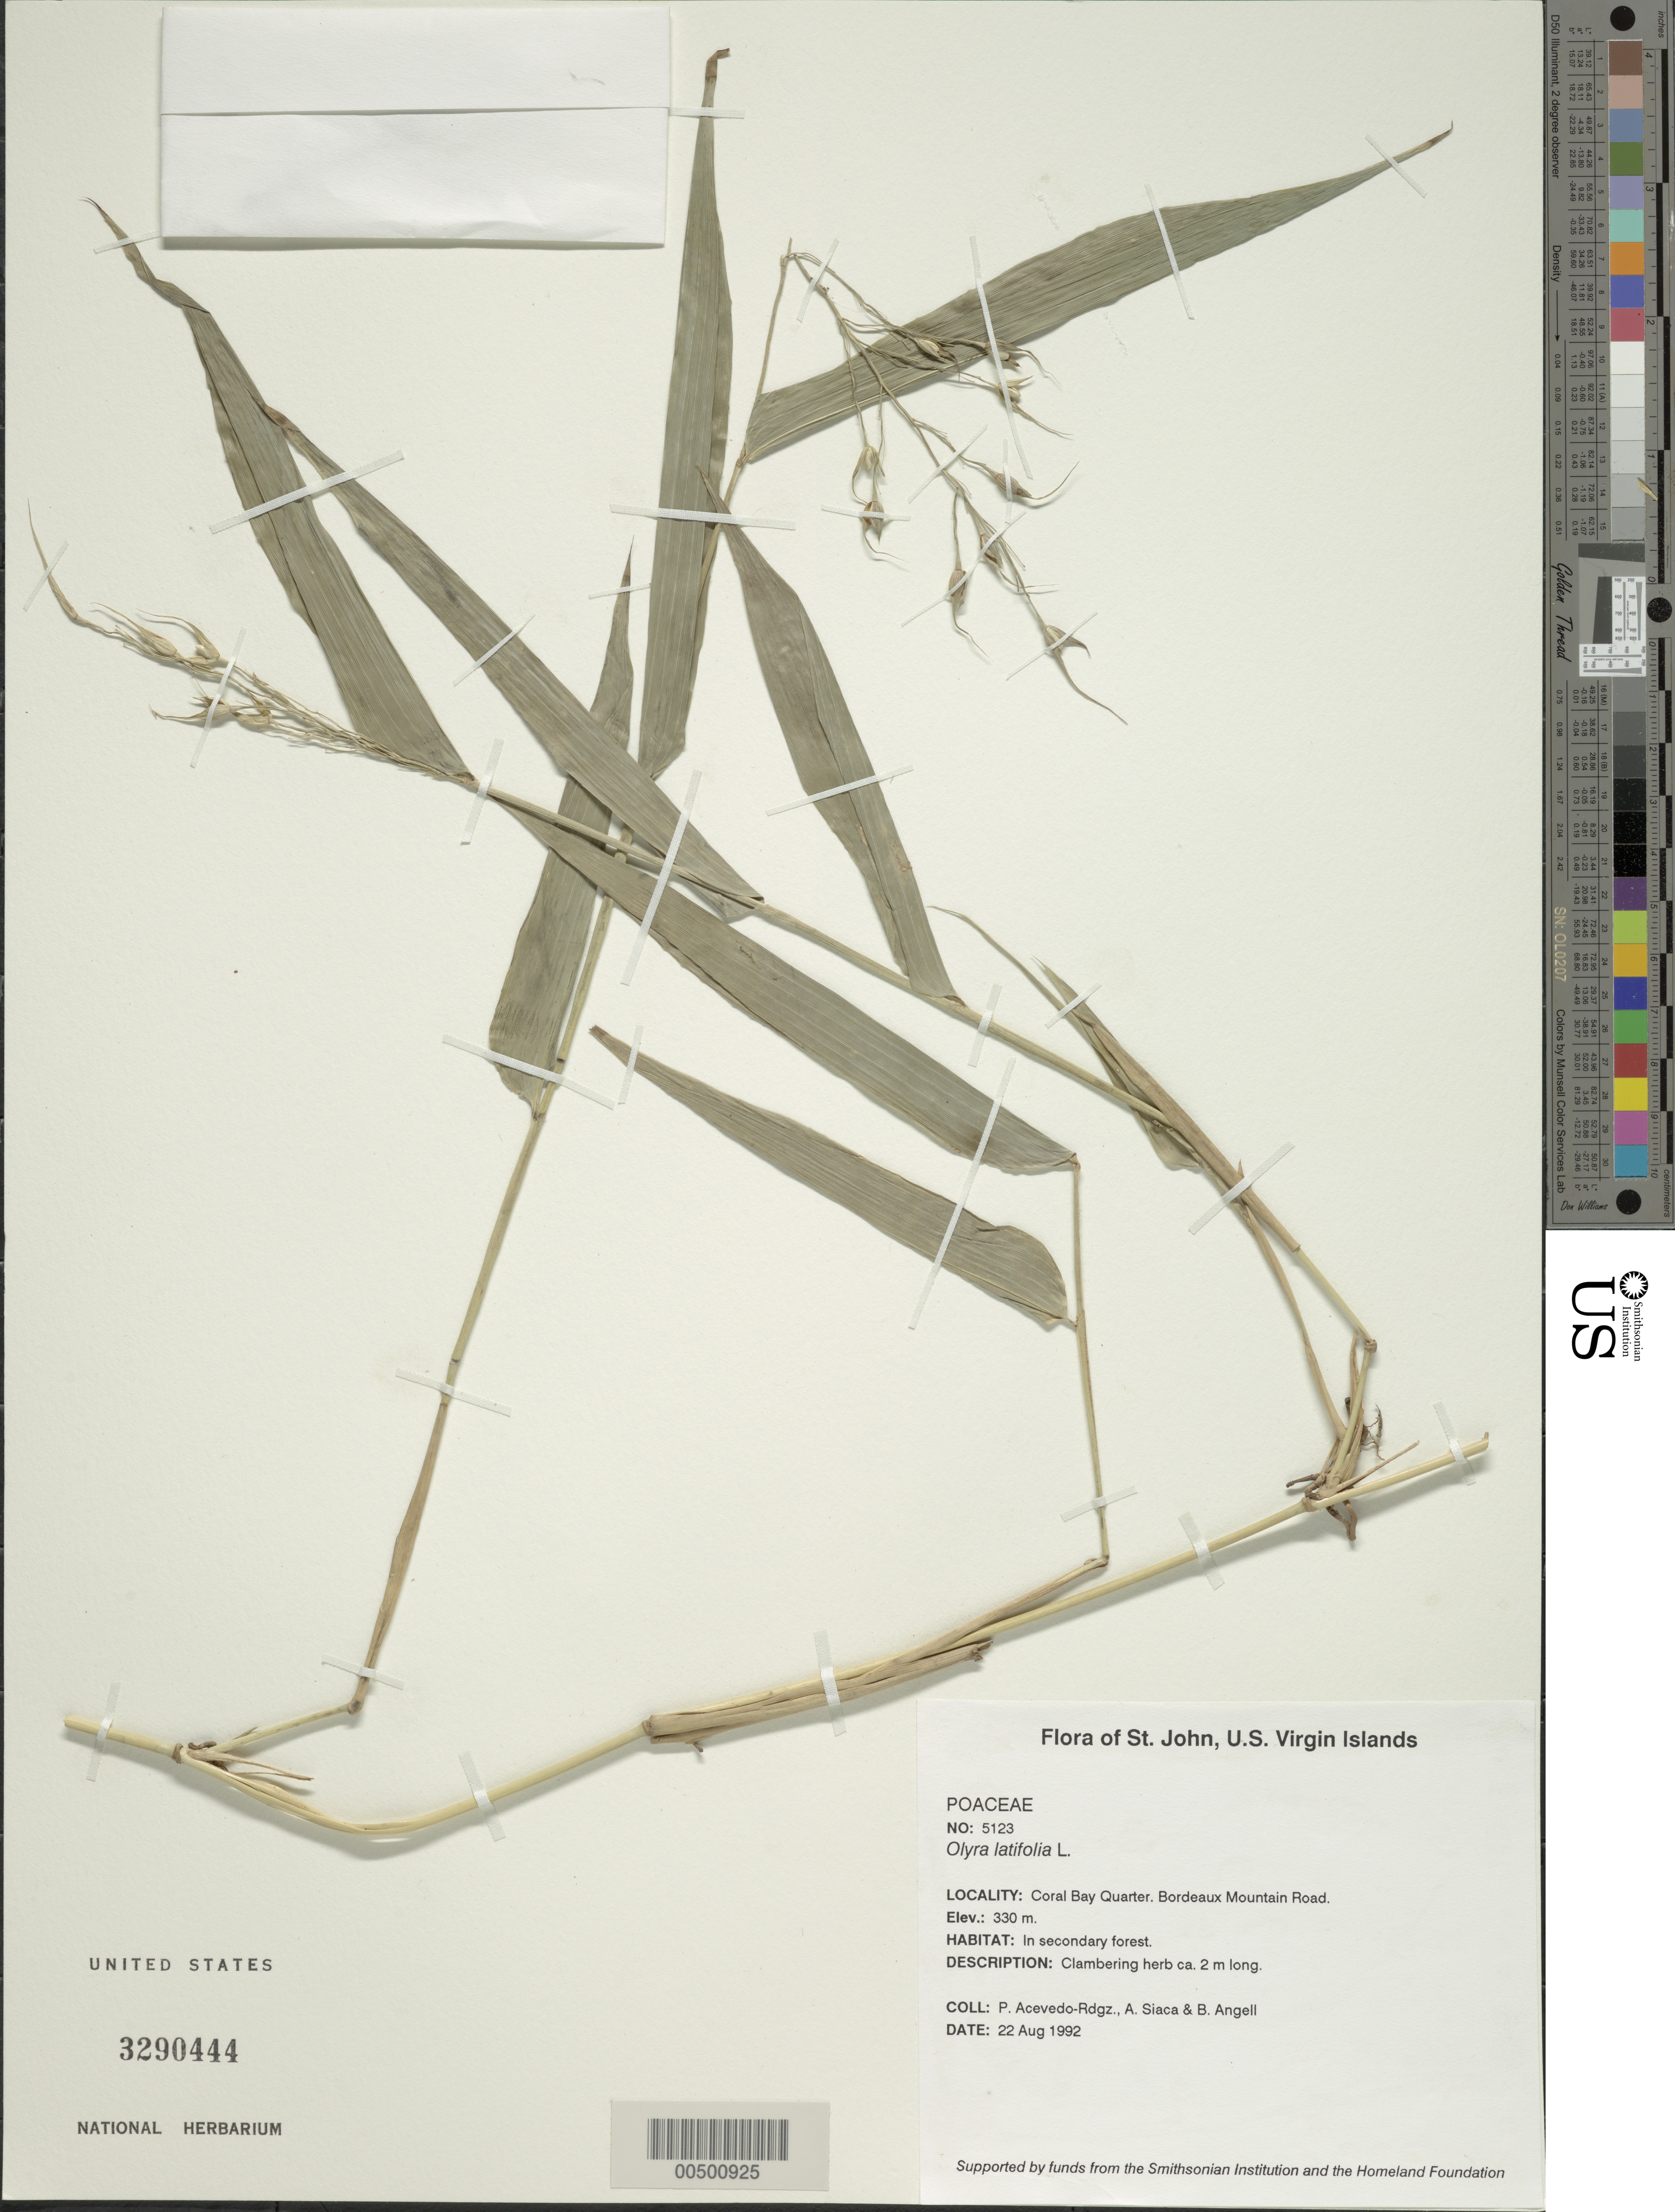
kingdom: Plantae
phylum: Tracheophyta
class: Liliopsida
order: Poales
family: Poaceae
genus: Olyra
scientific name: Olyra latifolia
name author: L.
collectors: P. Acevedo-Rodr., A. Siaca & Bobbi Angell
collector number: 5123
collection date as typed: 22 Aug 1992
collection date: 1992-08-22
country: U.S. Virgin Islands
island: St. John Island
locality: Coral bay quarter. bordeaux mtn. road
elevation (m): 330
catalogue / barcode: US 3290444